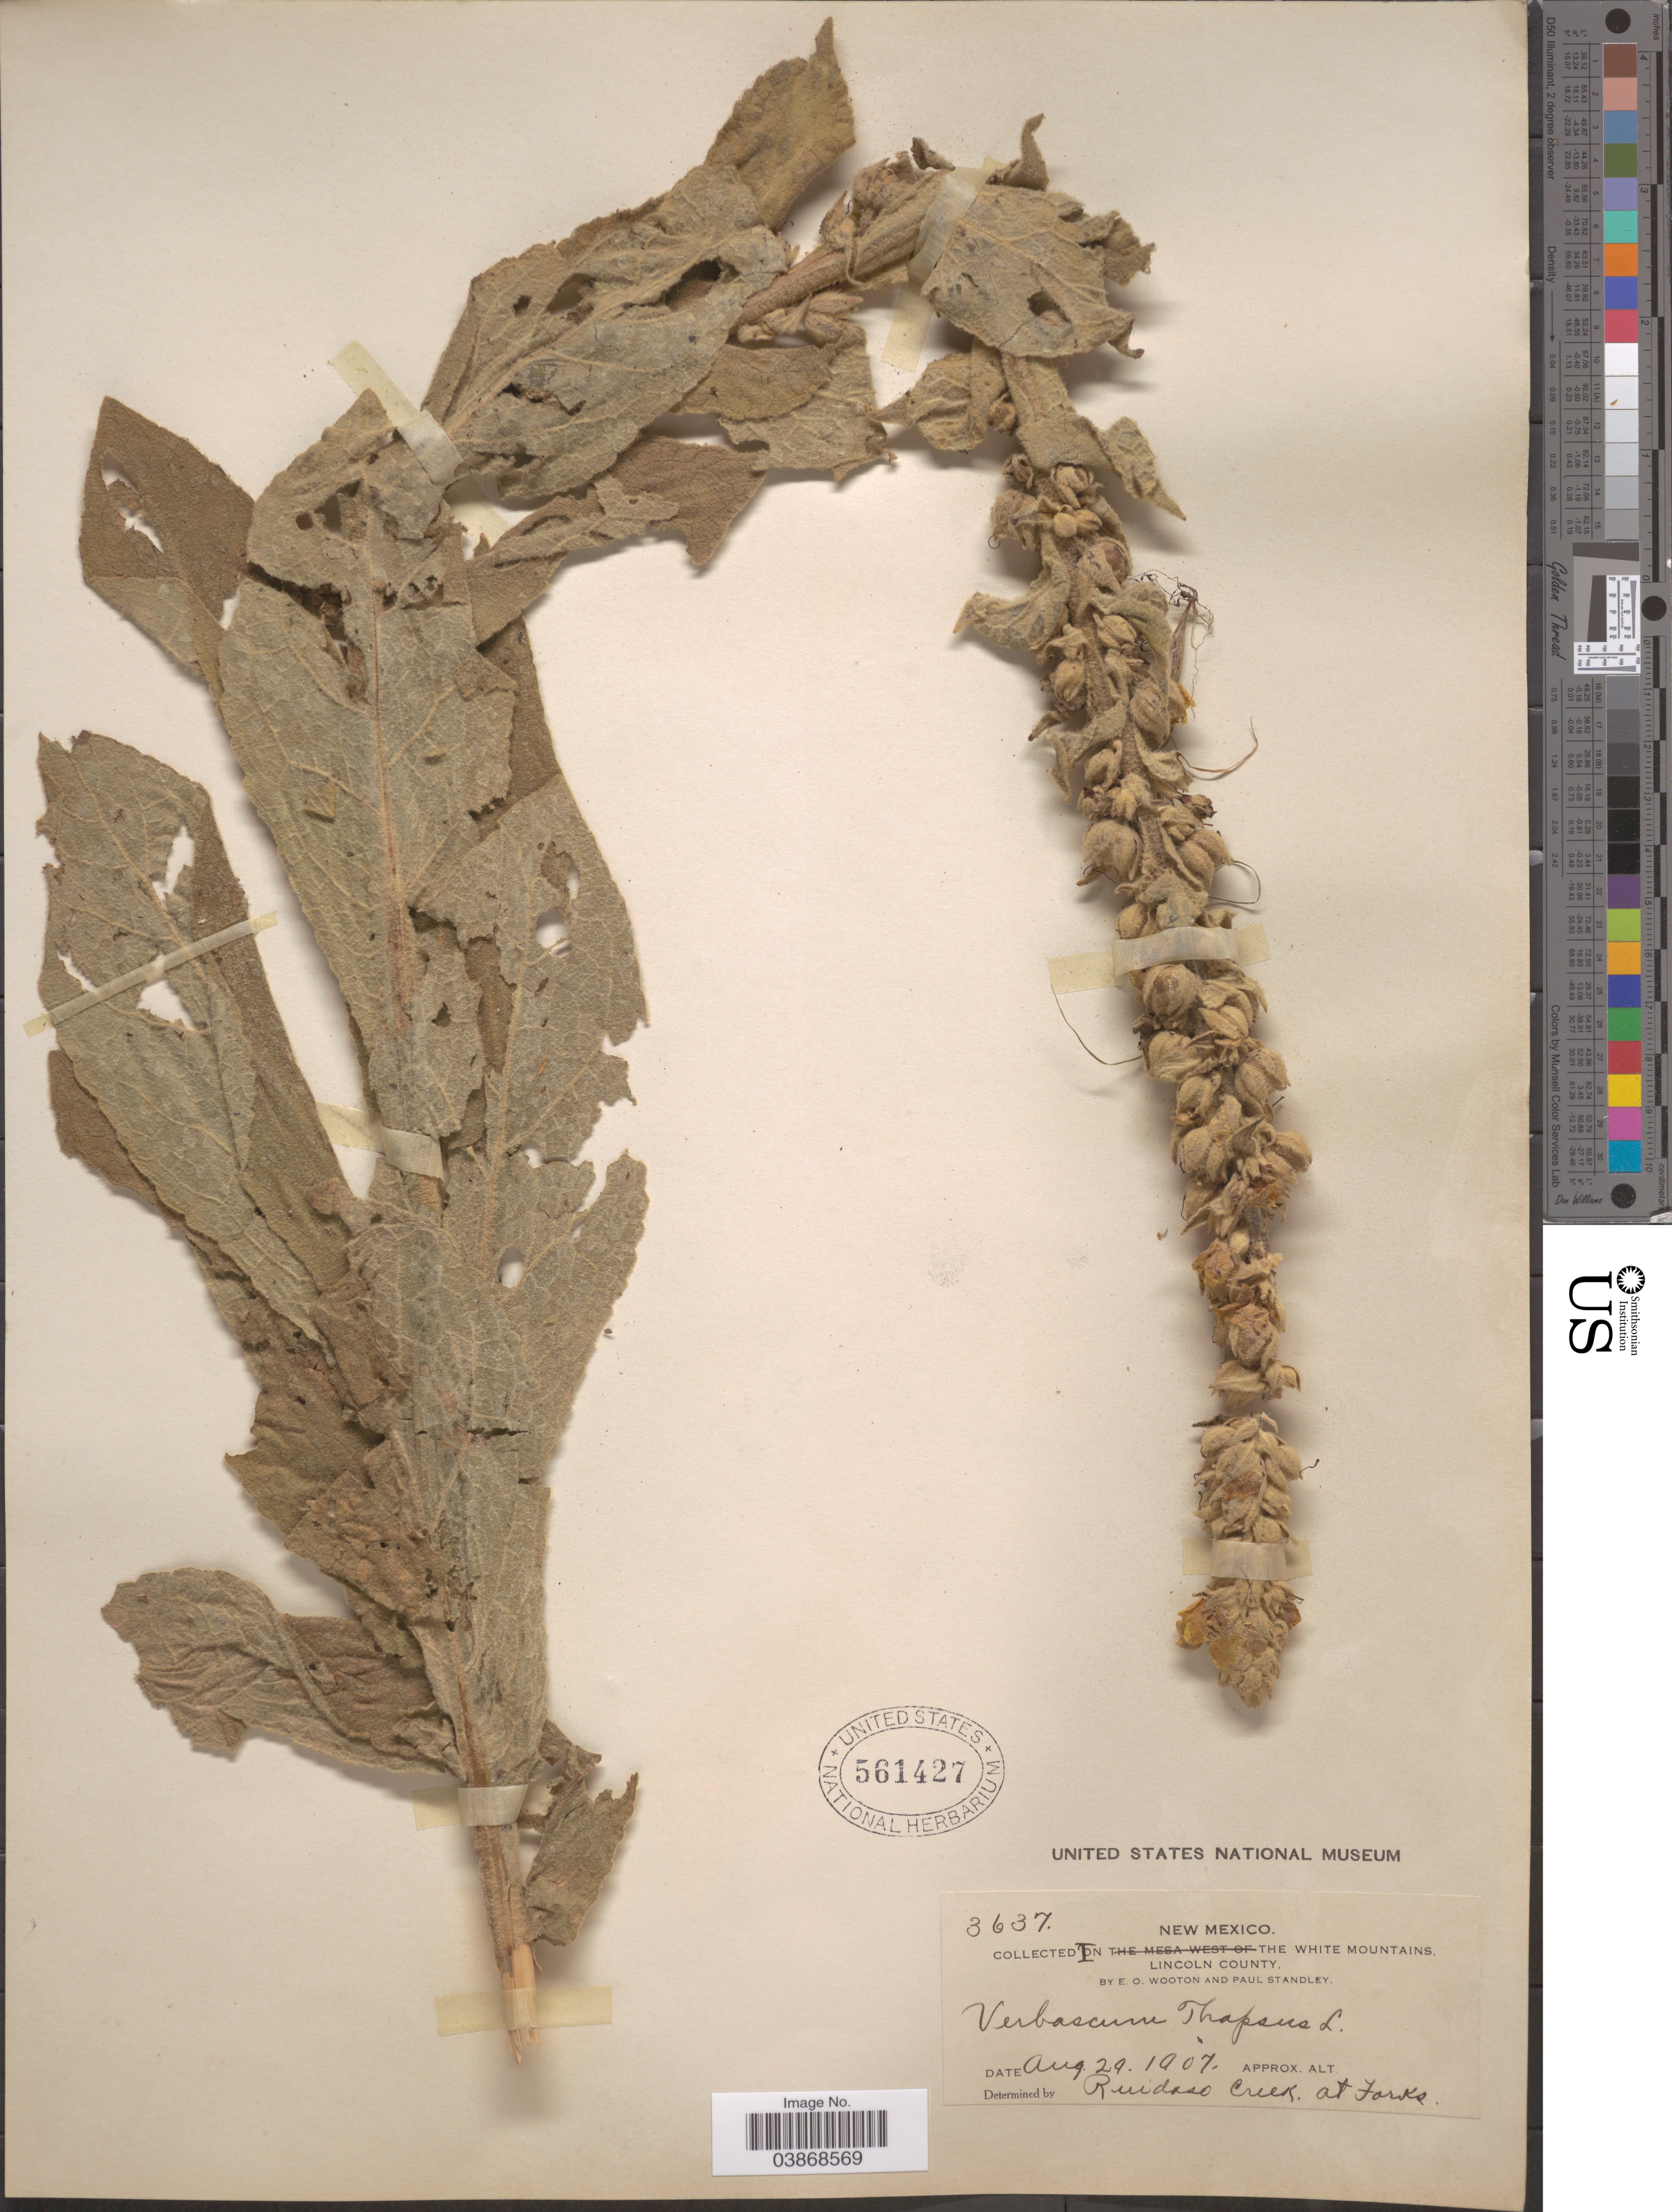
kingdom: Plantae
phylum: Tracheophyta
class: Magnoliopsida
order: Lamiales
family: Scrophulariaceae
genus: Verbascum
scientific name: Verbascum thapsus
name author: L.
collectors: E. O. Wooton & P. C. Standley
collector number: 3637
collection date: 1907-08-29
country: United States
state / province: New Mexico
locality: In the White Mountains, Lincoln County. Ruidaso Creek at forks.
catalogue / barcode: US 561427